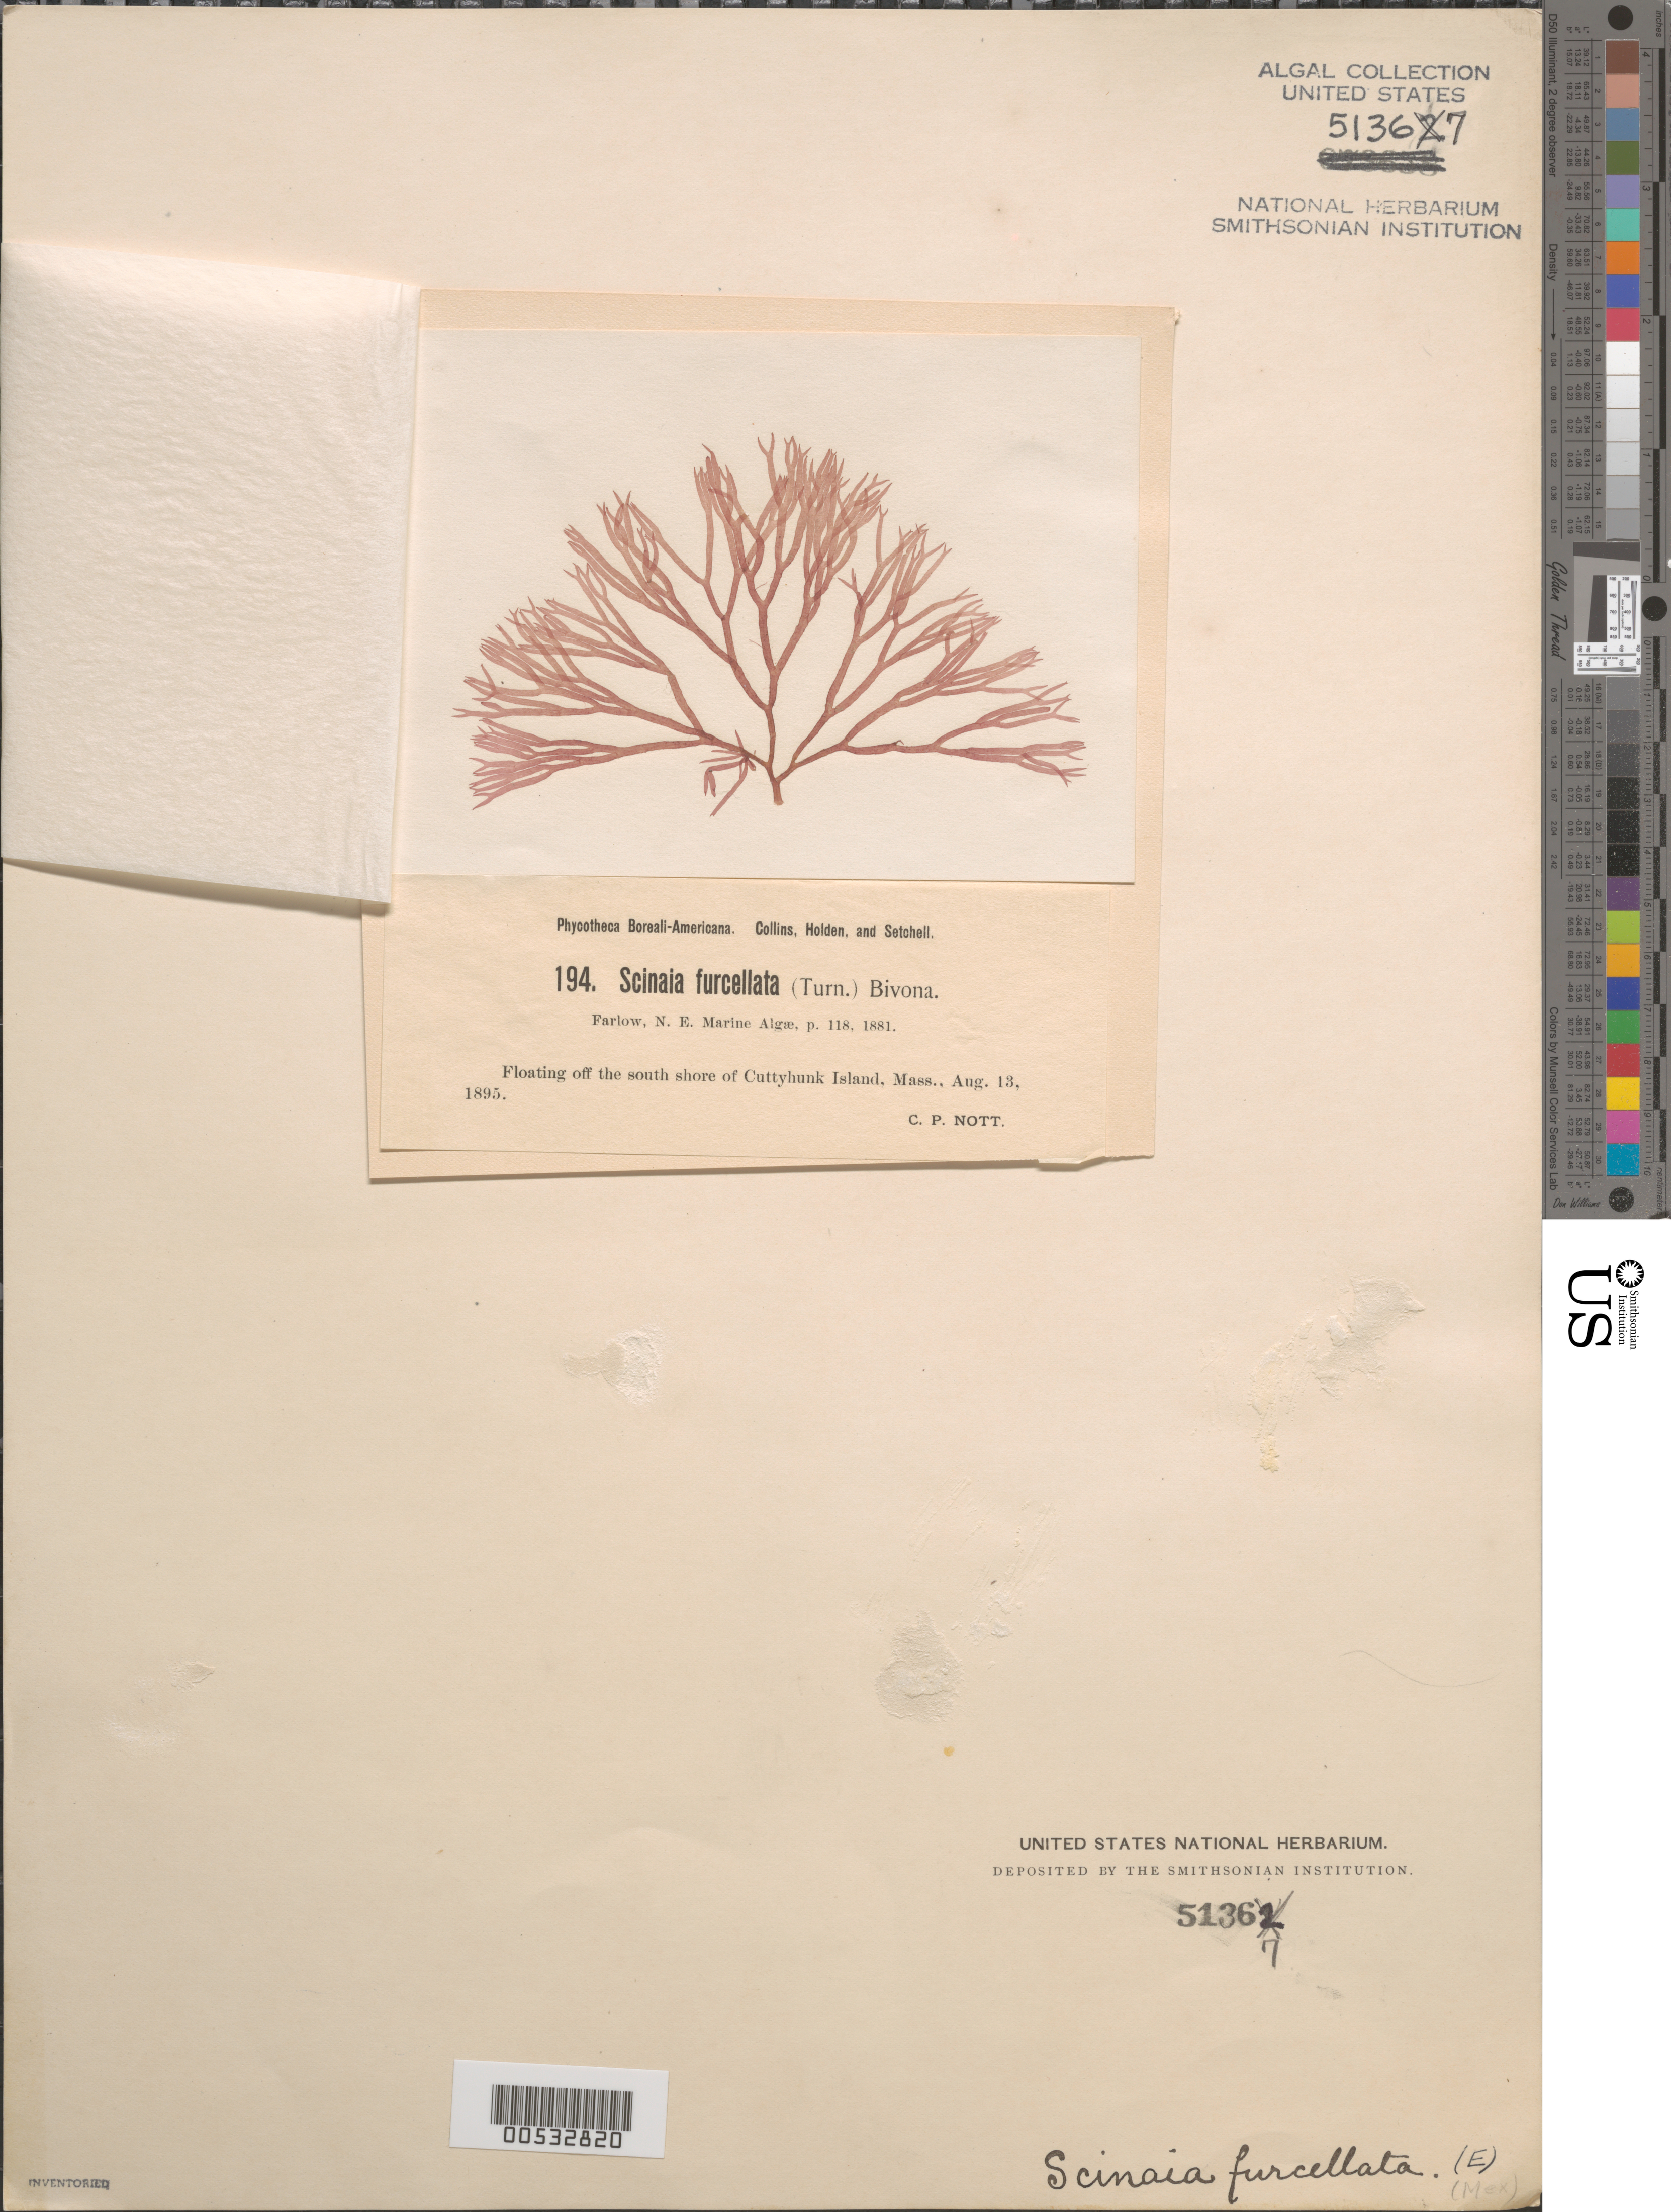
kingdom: Plantae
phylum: Rhodophyta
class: Florideophyceae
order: Nemaliales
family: Scinaiaceae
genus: Scinaia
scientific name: Scinaia furcellata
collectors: C. Nott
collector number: PB-A 194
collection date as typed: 13 Aug 1895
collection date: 1895-08-13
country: United States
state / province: Massachusetts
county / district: Dukes County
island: Cuttyhunk Island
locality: Off Cuttyhunk Island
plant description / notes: Collins, Holden & Setchell, Phycotheca Boreali-Americana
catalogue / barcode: US 51367